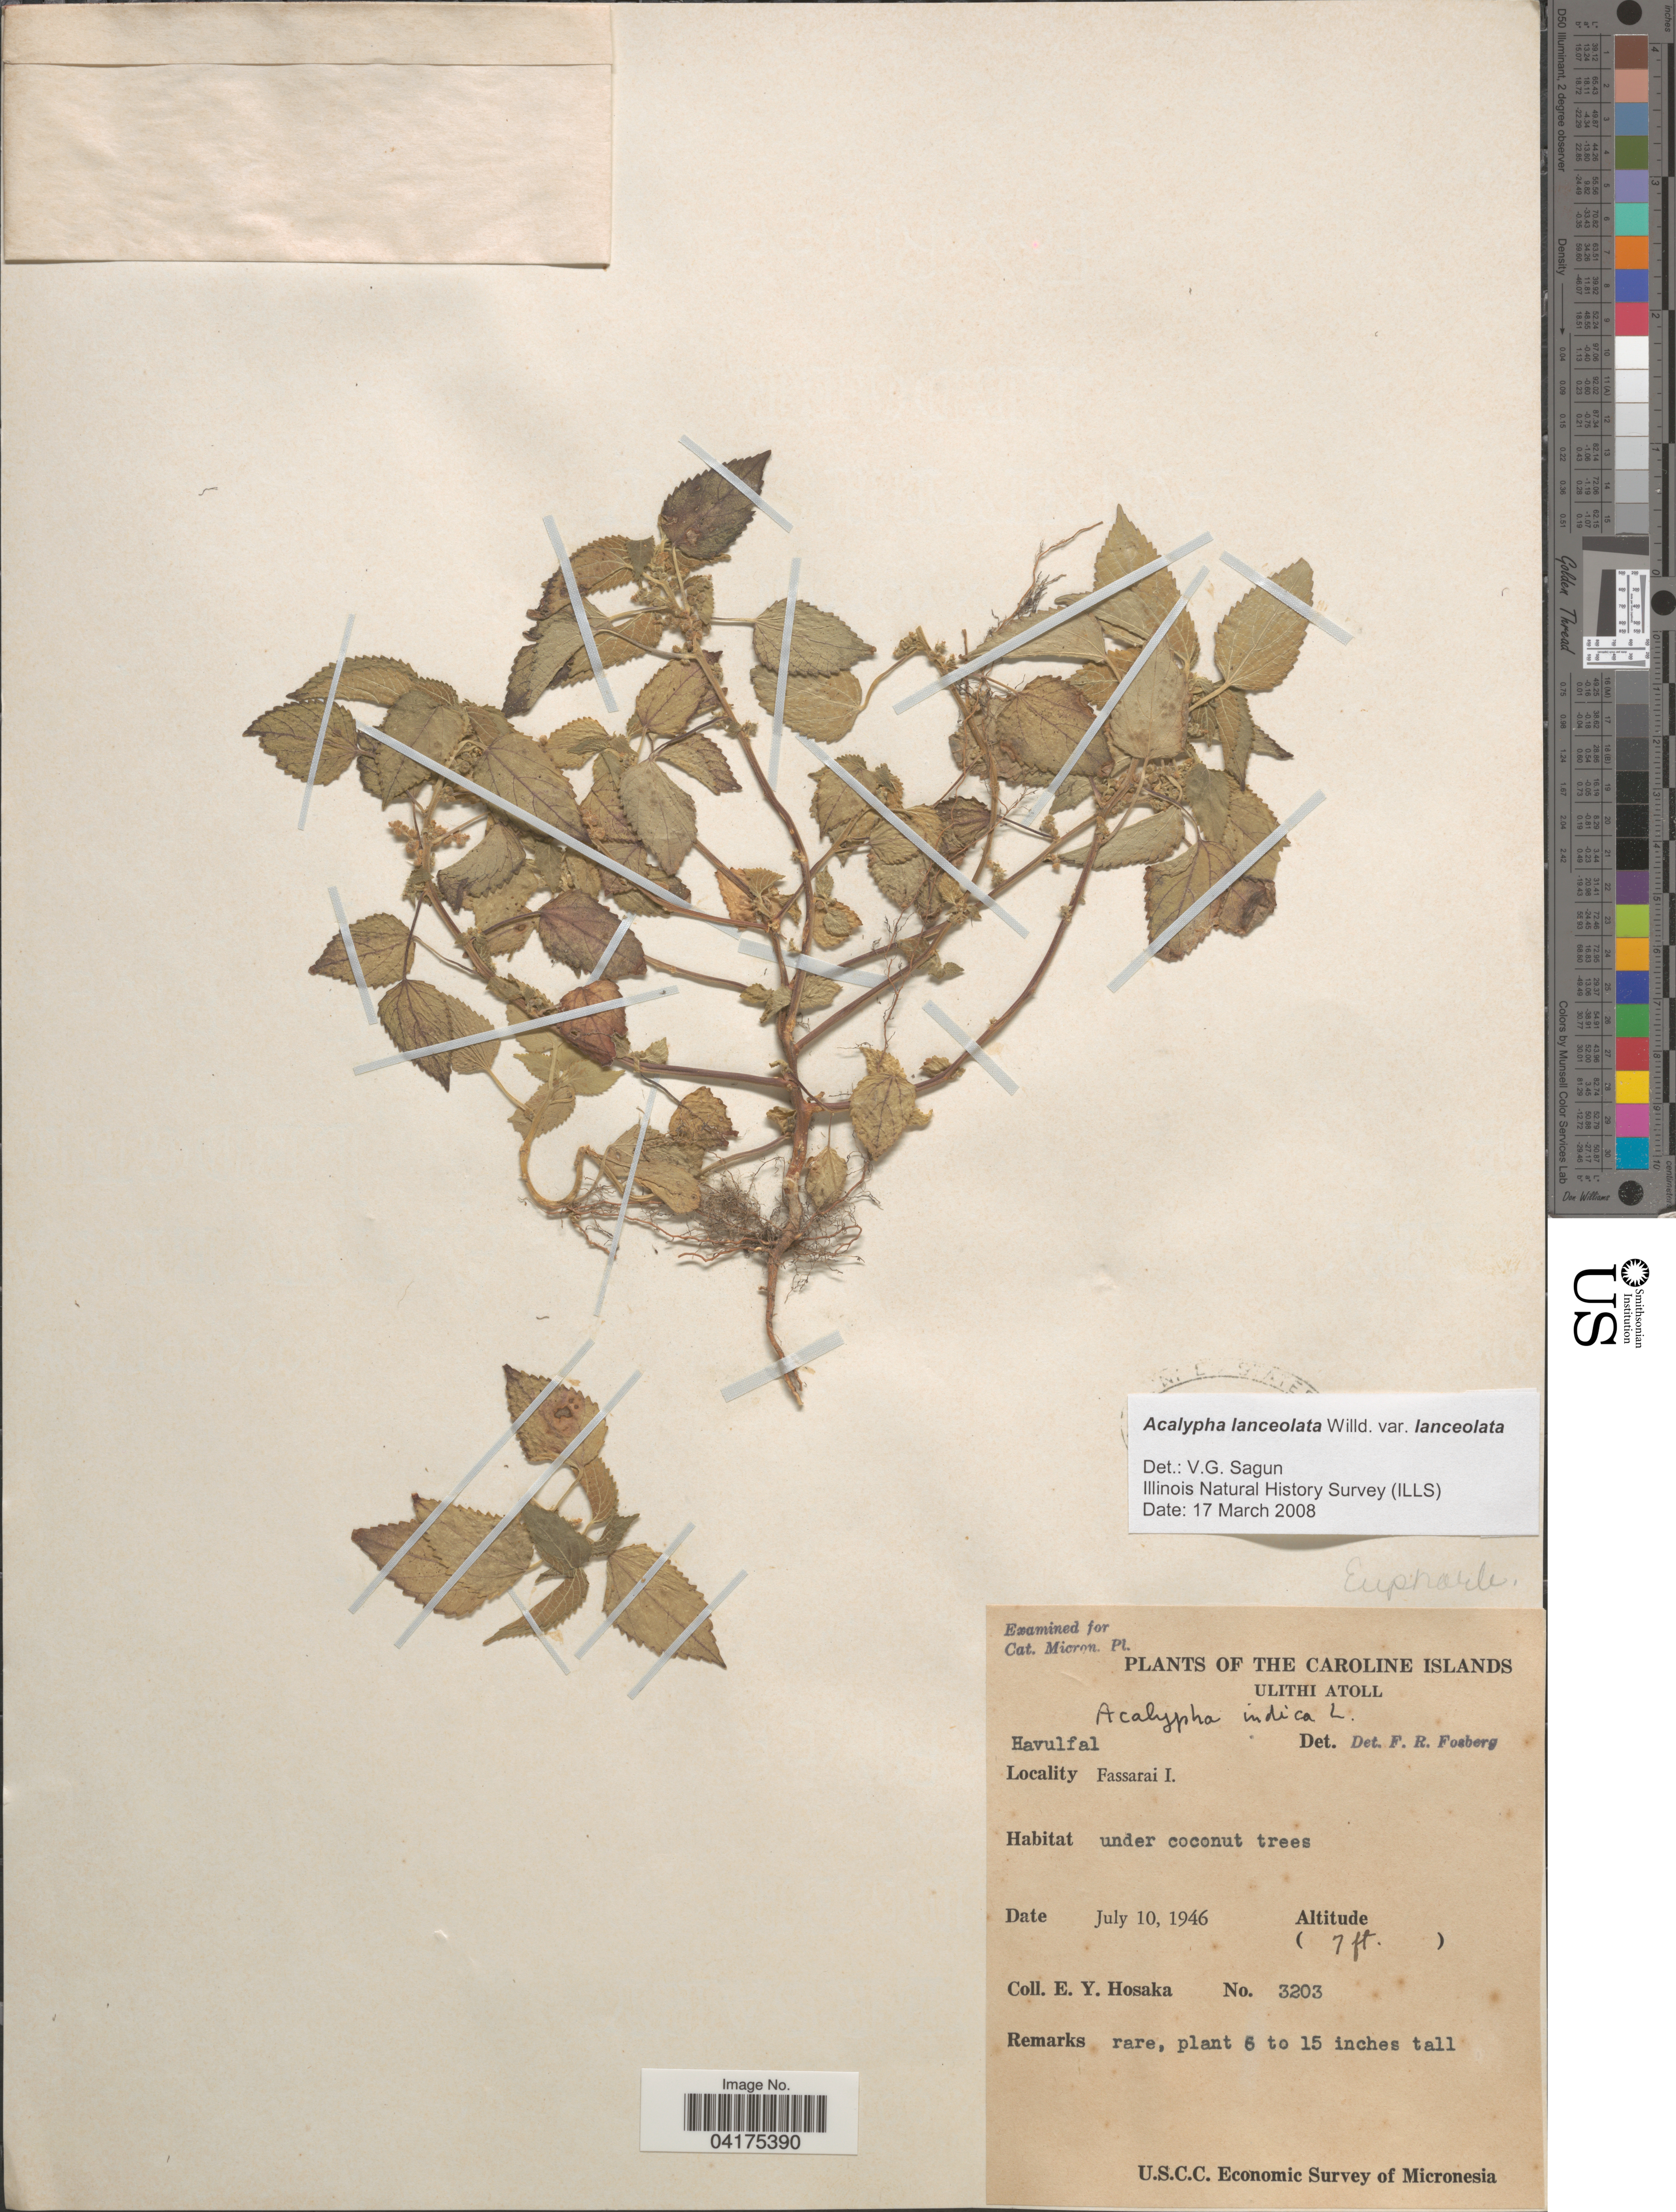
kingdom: Plantae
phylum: Tracheophyta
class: Magnoliopsida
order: Malpighiales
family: Euphorbiaceae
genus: Acalypha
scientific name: Acalypha lanceolata var. lanceolata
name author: Willd.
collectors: E. Y. Hosaka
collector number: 3203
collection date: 1946-07-10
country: Micronesia, Federated States of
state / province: Yap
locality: The Caroline Islands. Ulithi Atoll. Fassarai I.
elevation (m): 2